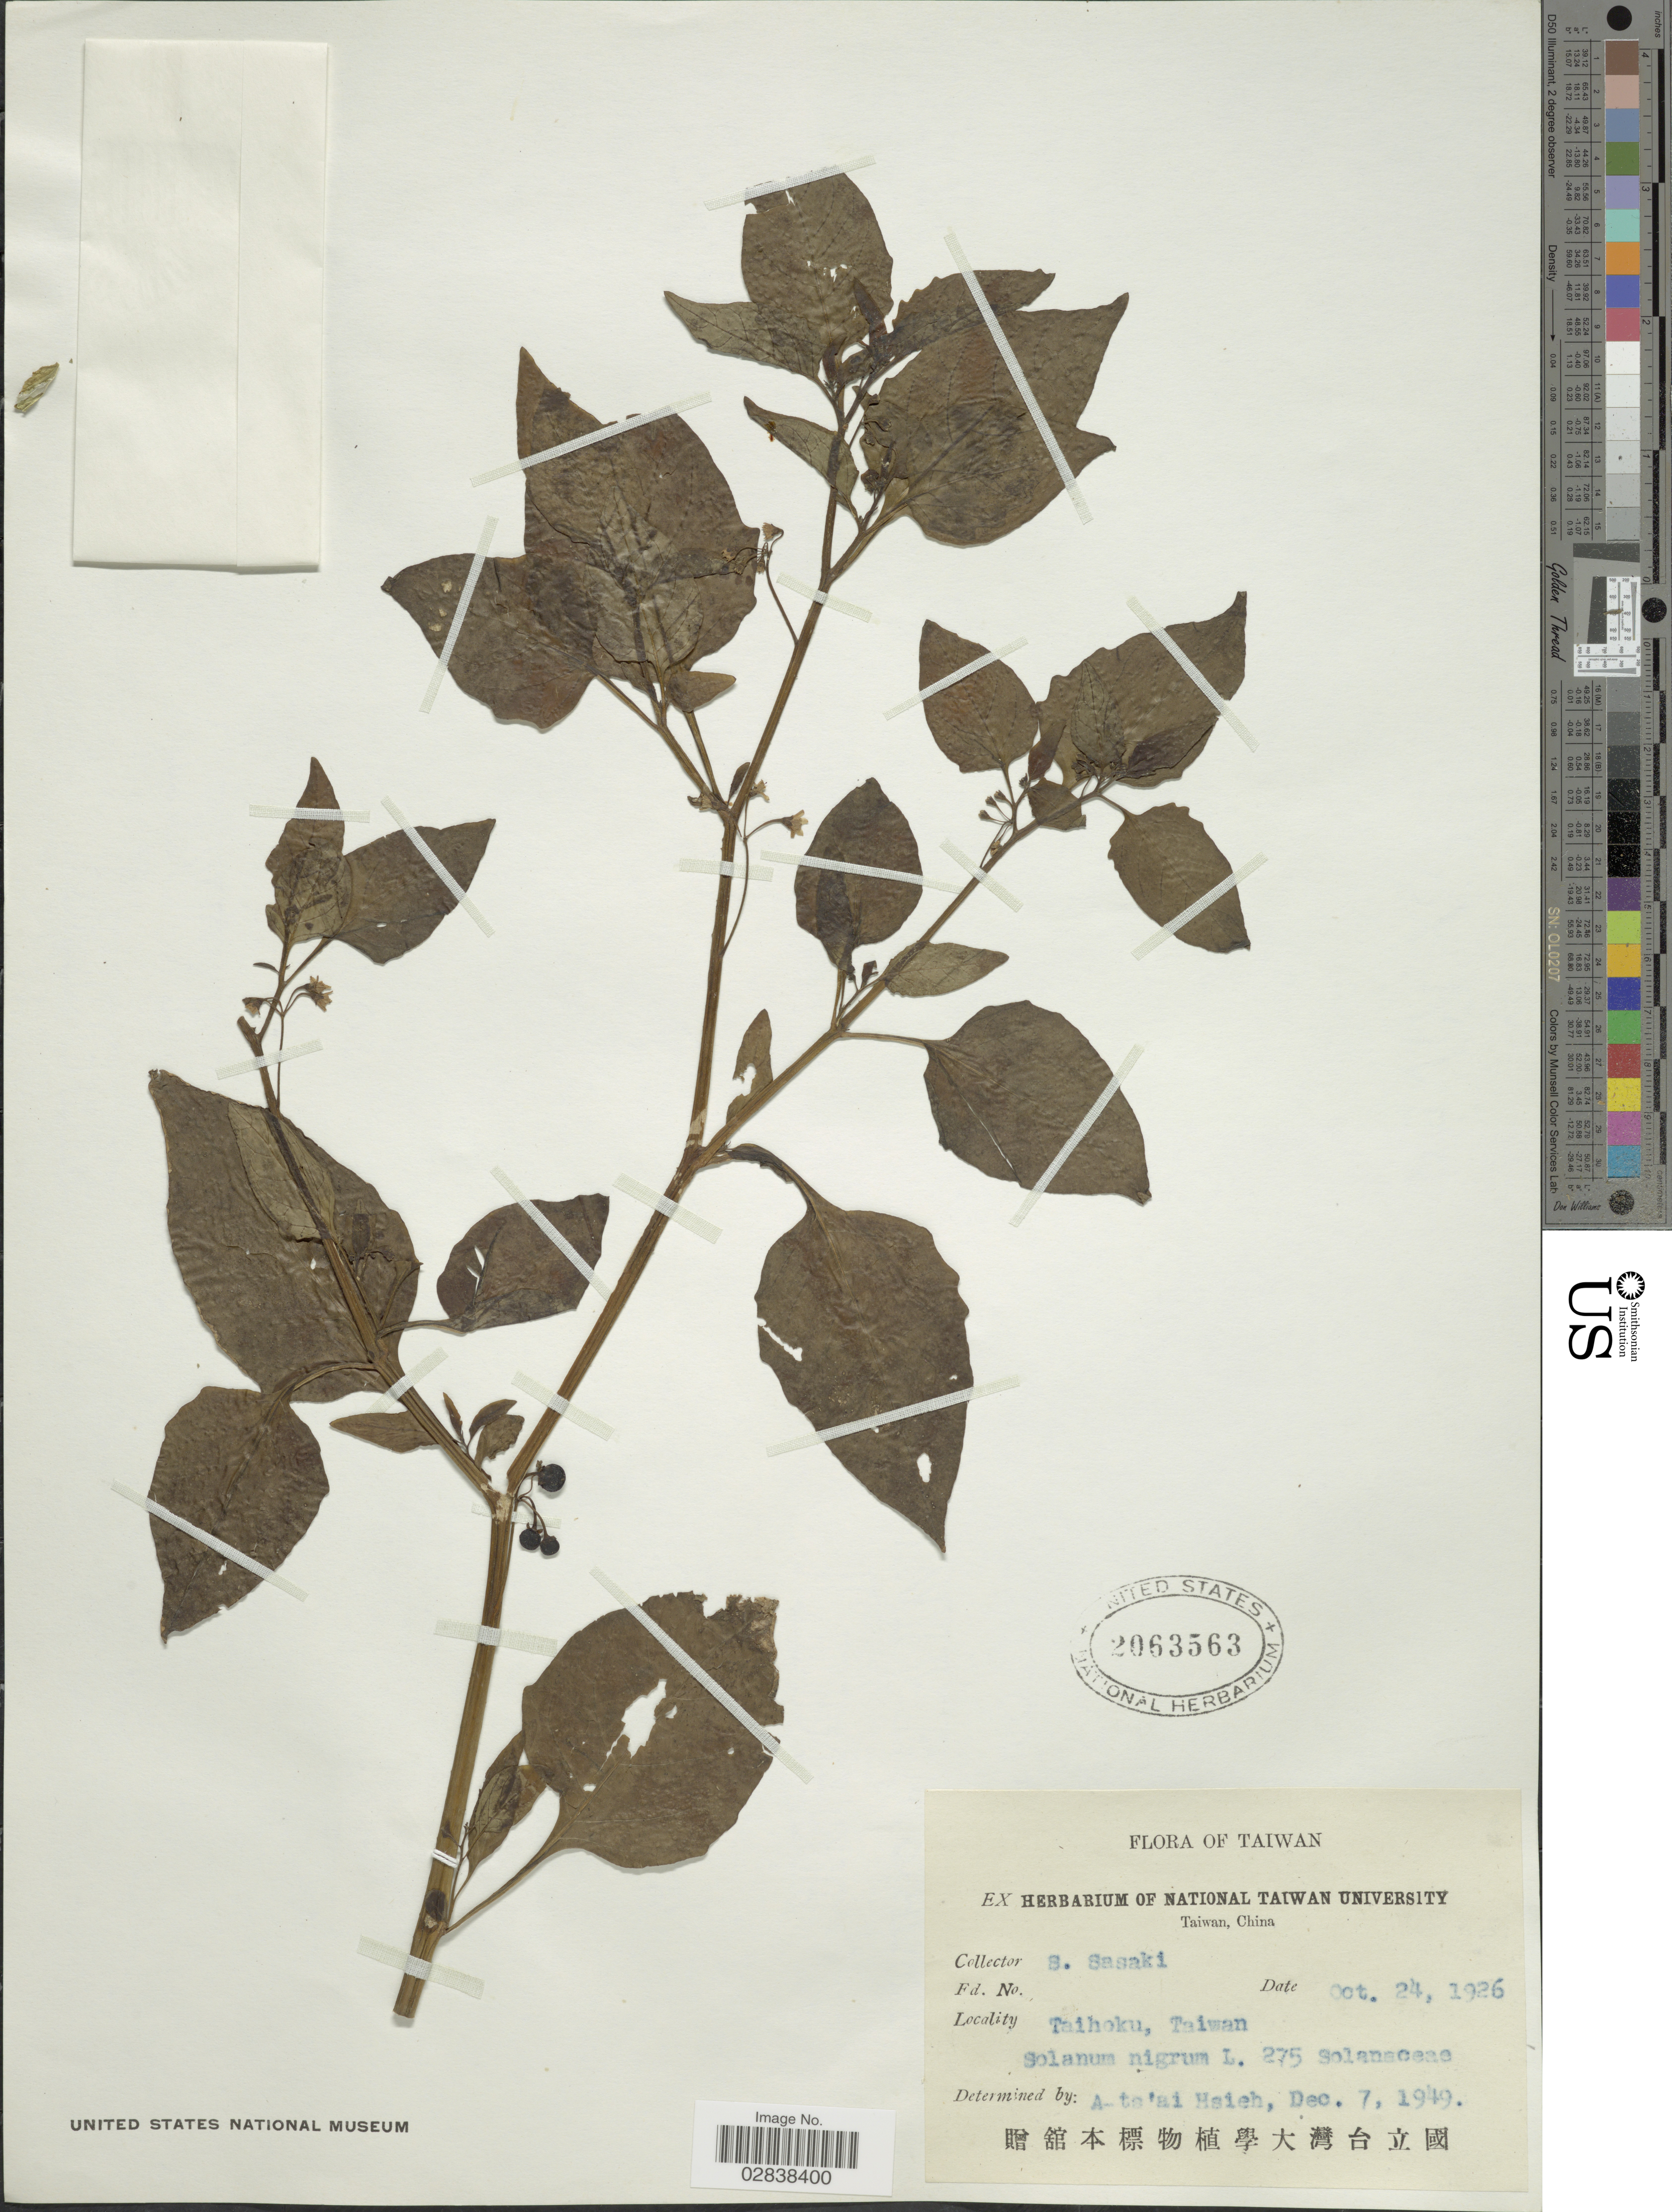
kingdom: Plantae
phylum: Tracheophyta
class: Magnoliopsida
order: Solanales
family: Solanaceae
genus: Solanum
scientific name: Solanum nigrum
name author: L.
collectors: S. Sasaki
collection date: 1926-10-24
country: Taiwan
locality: Taihoku.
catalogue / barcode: US 2063563